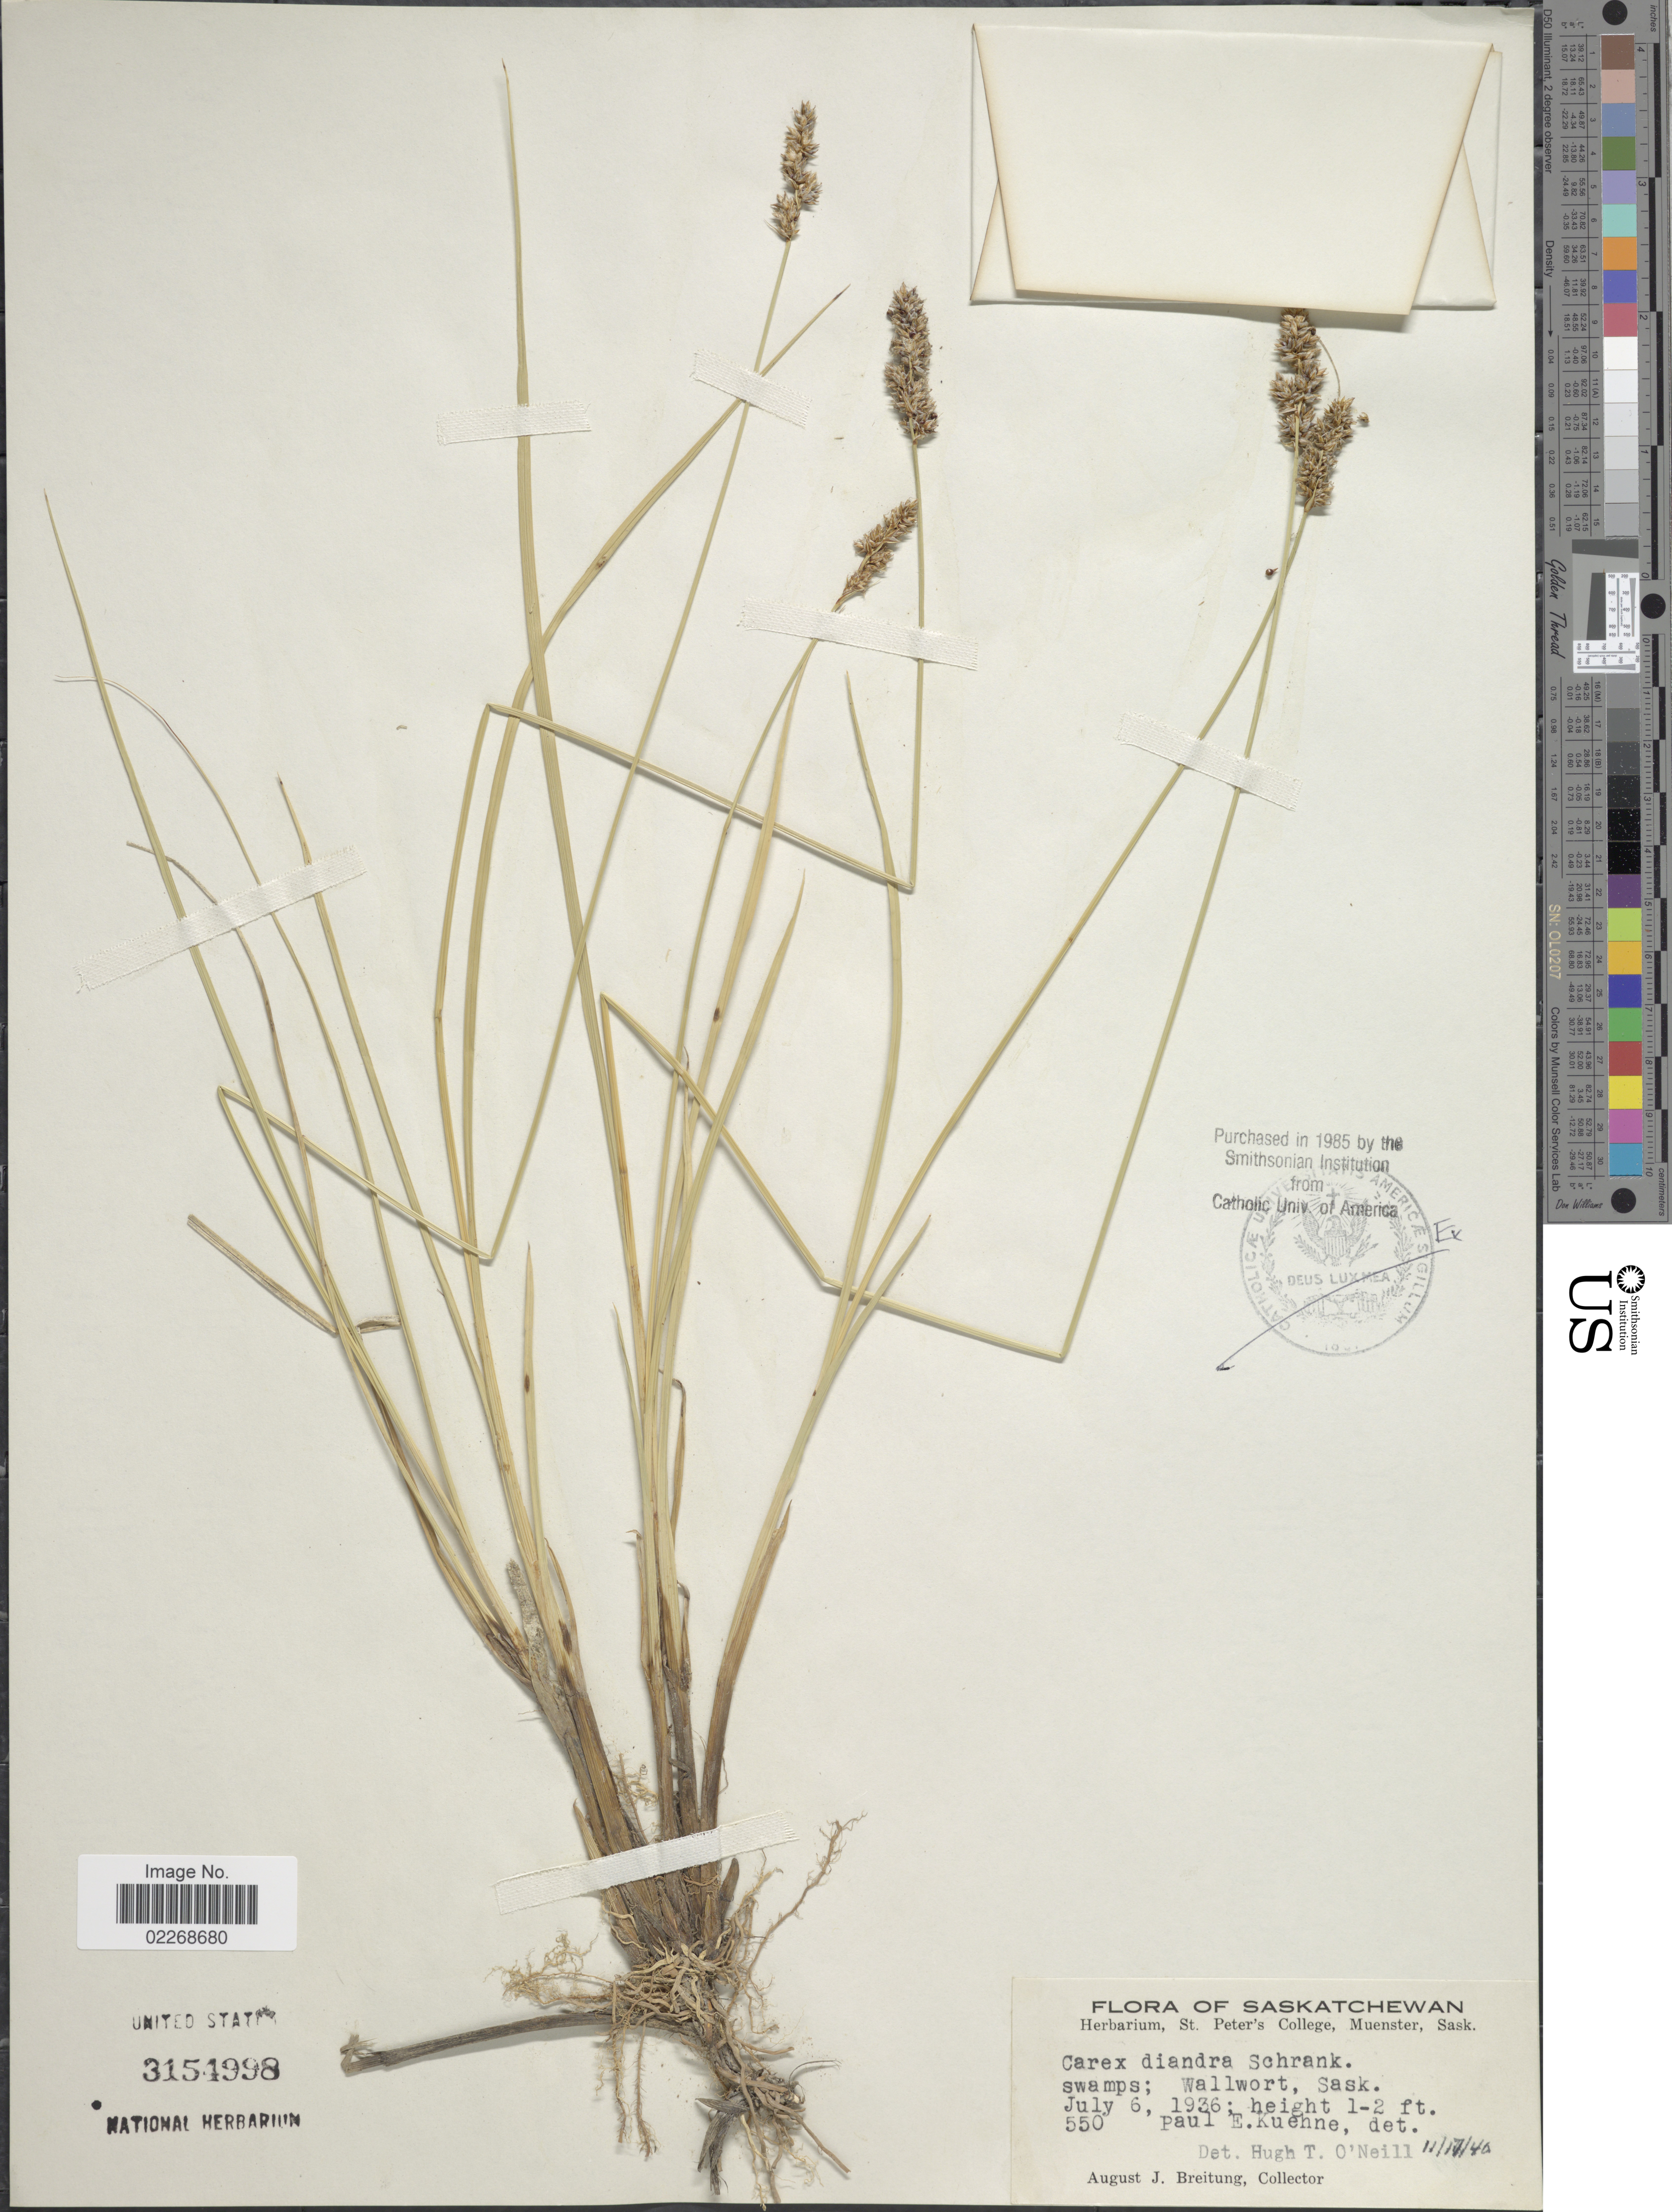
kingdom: Plantae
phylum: Tracheophyta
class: Liliopsida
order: Poales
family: Cyperaceae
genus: Carex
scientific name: Carex diandra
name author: Schrank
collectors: A. Breitung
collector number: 550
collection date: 1936-07-06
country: Canada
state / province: Saskatchewan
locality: Wallwort, Sask.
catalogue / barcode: US 3154998